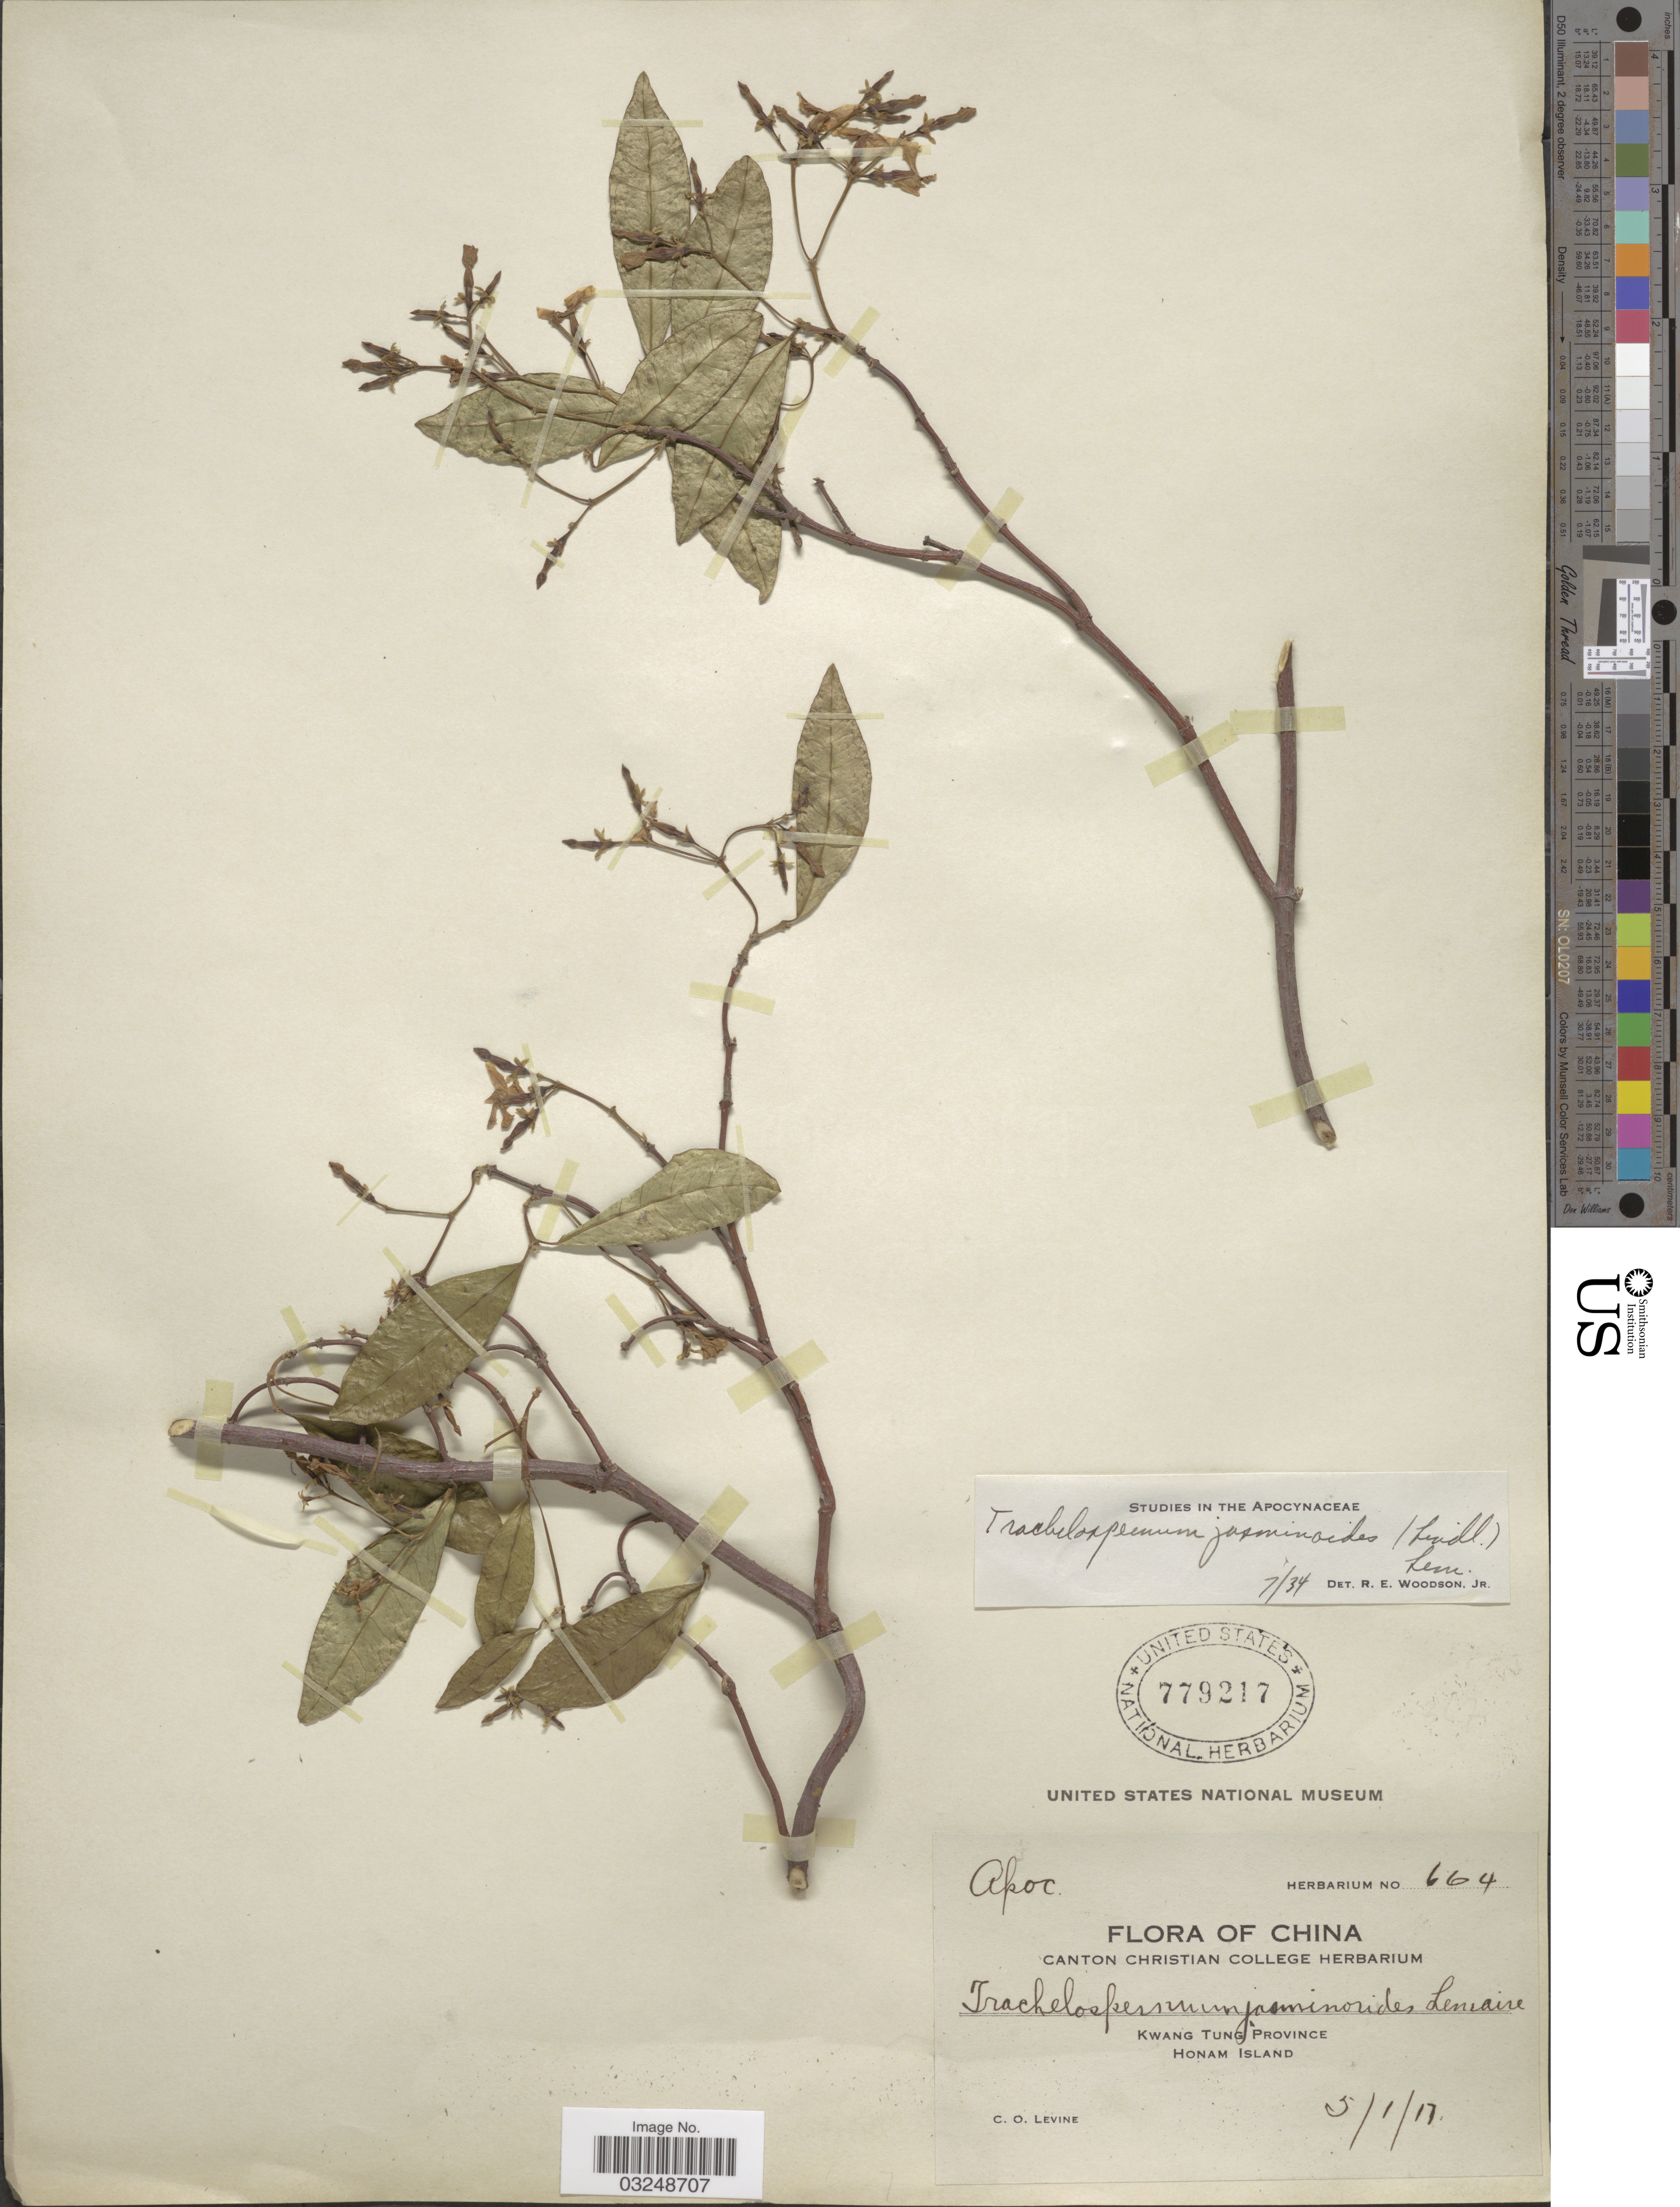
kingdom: Plantae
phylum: Tracheophyta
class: Magnoliopsida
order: Gentianales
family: Apocynaceae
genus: Trachelospermum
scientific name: Trachelospermum jasminoides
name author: (Lindl.) Lem.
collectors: C. O. Levine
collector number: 664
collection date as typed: Transcribed d/m/y: 5/1/17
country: China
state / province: Guangdong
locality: Kwang Tung Province, Honam Island.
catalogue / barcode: US 779217